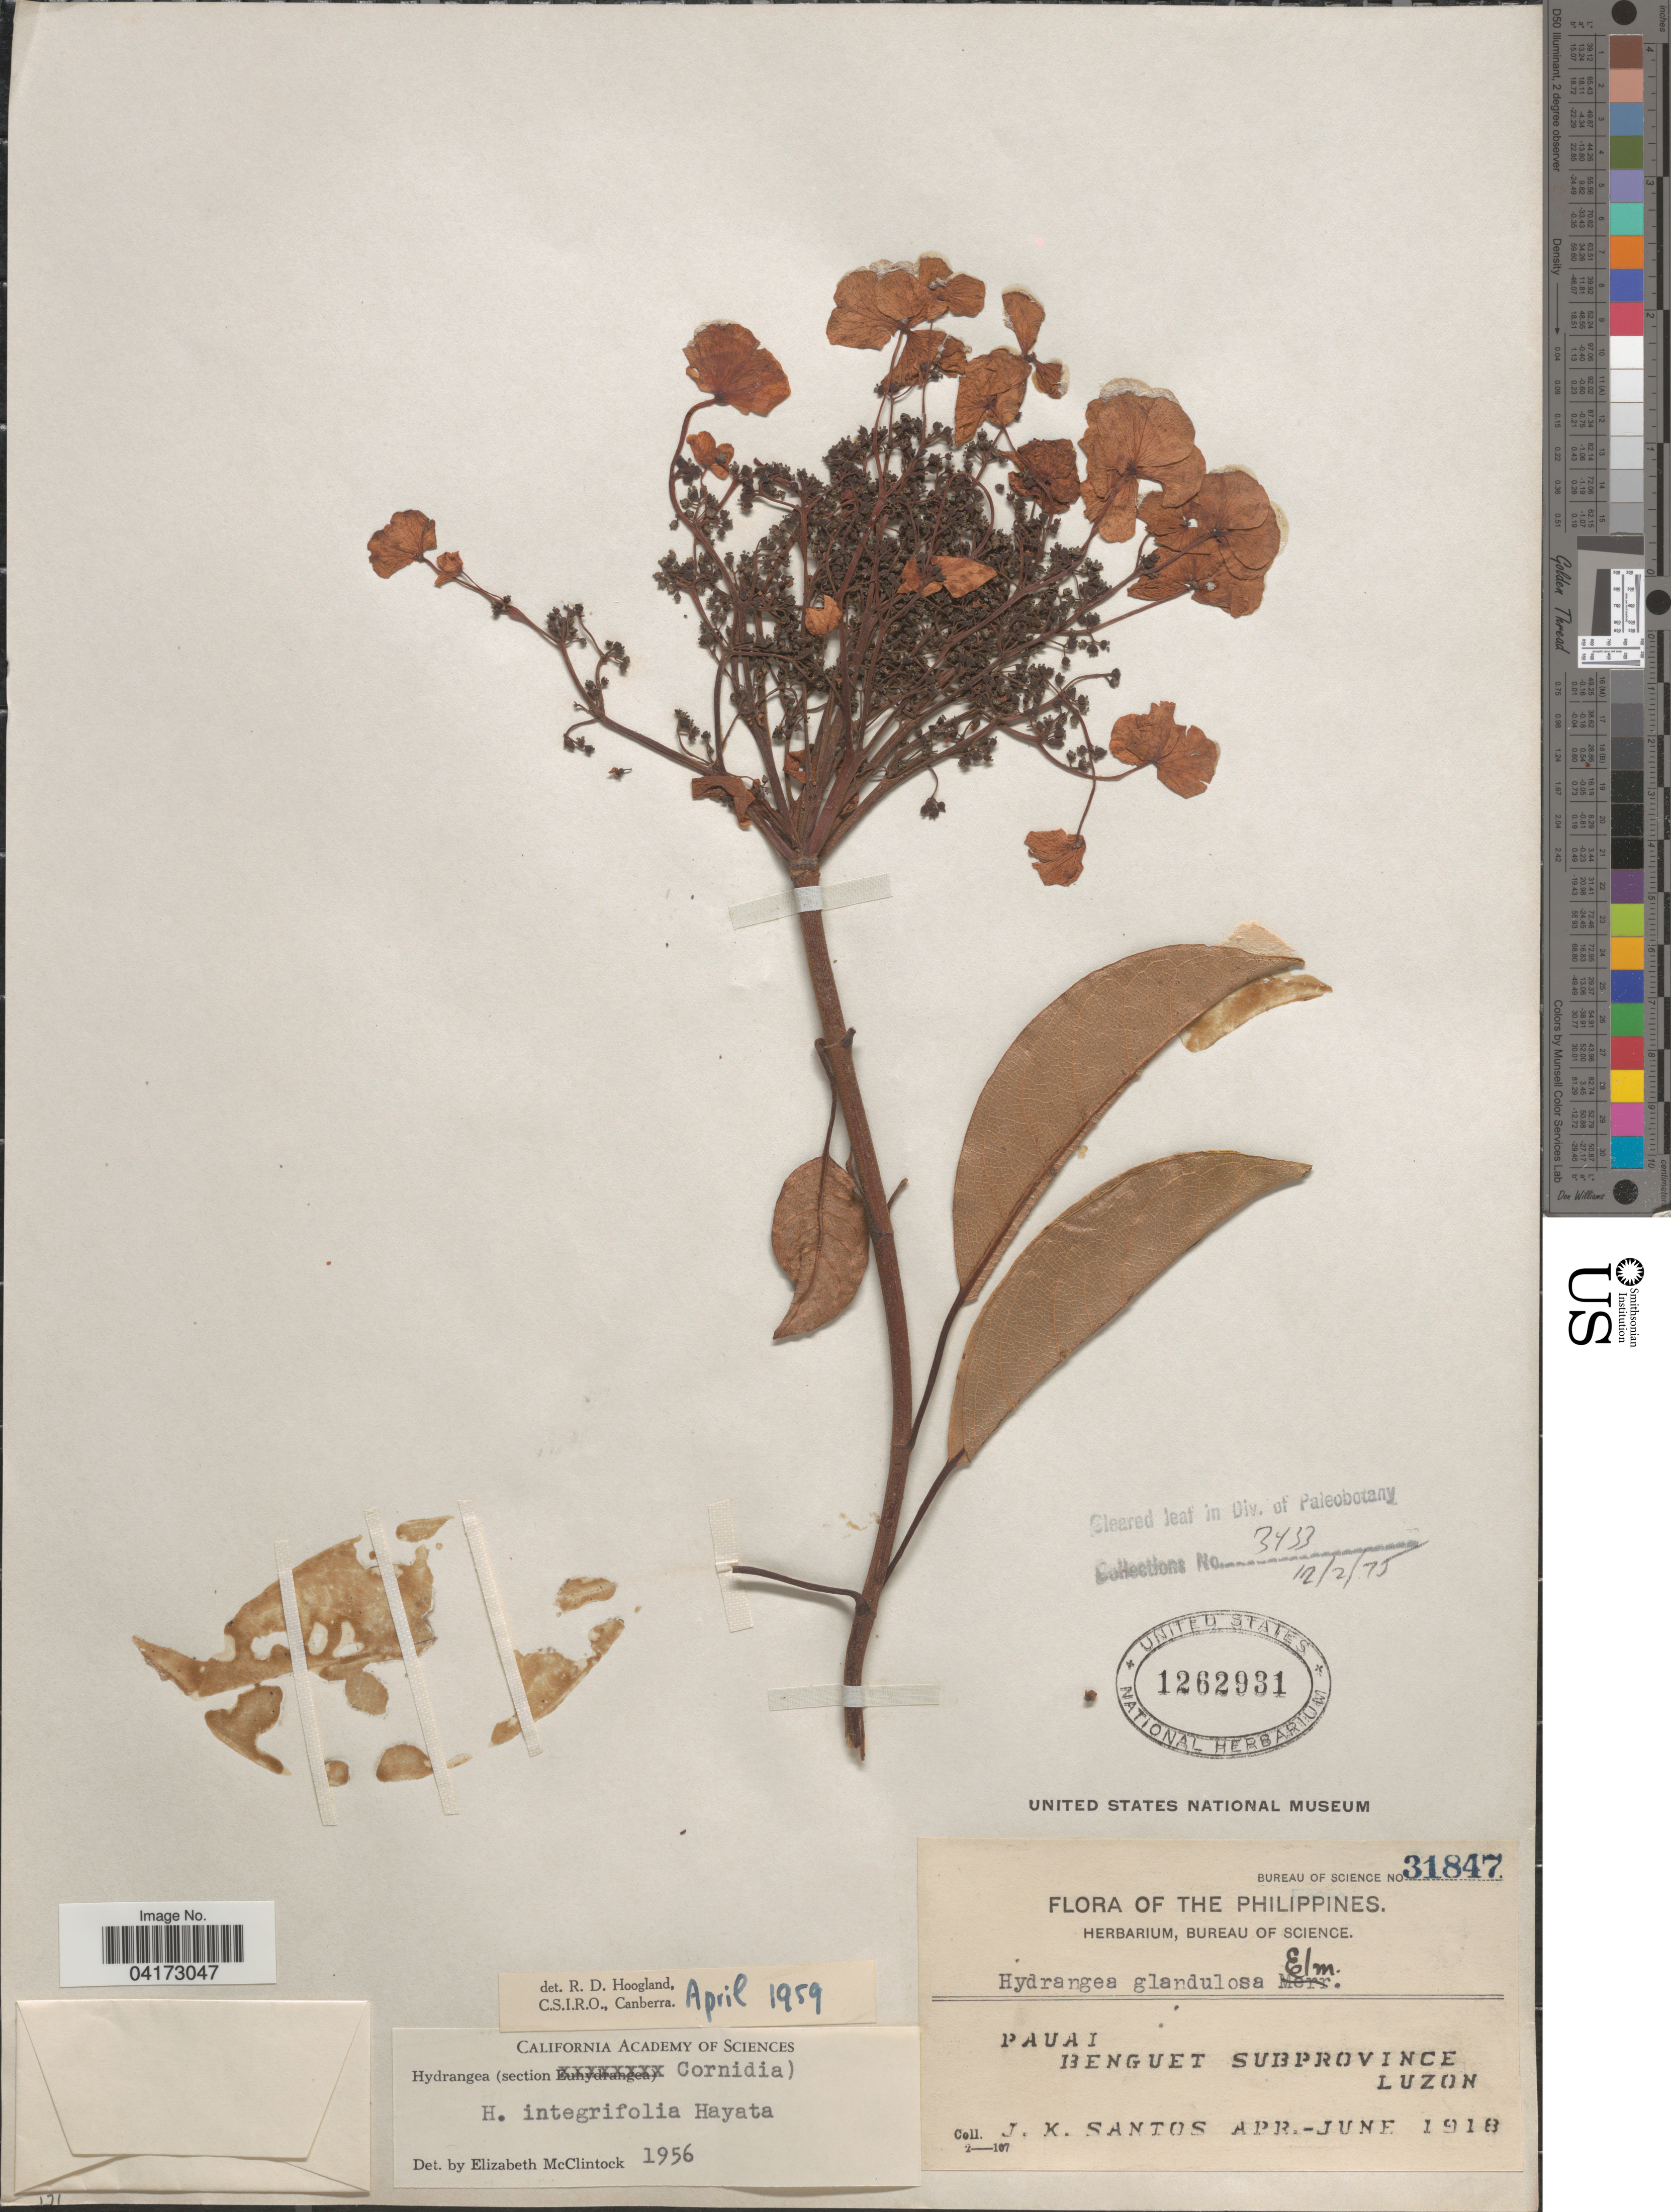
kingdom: Plantae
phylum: Tracheophyta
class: Magnoliopsida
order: Cornales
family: Hydrangeaceae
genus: Hydrangea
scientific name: Hydrangea integrifolia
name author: Hayata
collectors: J. K. Santos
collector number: Bureau of Science 31847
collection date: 1918-04/1918-06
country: Philippines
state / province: Cordillera (Administrative Region)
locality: Pauai. Benguet Subprovince. Luzon.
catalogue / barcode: US 1262931